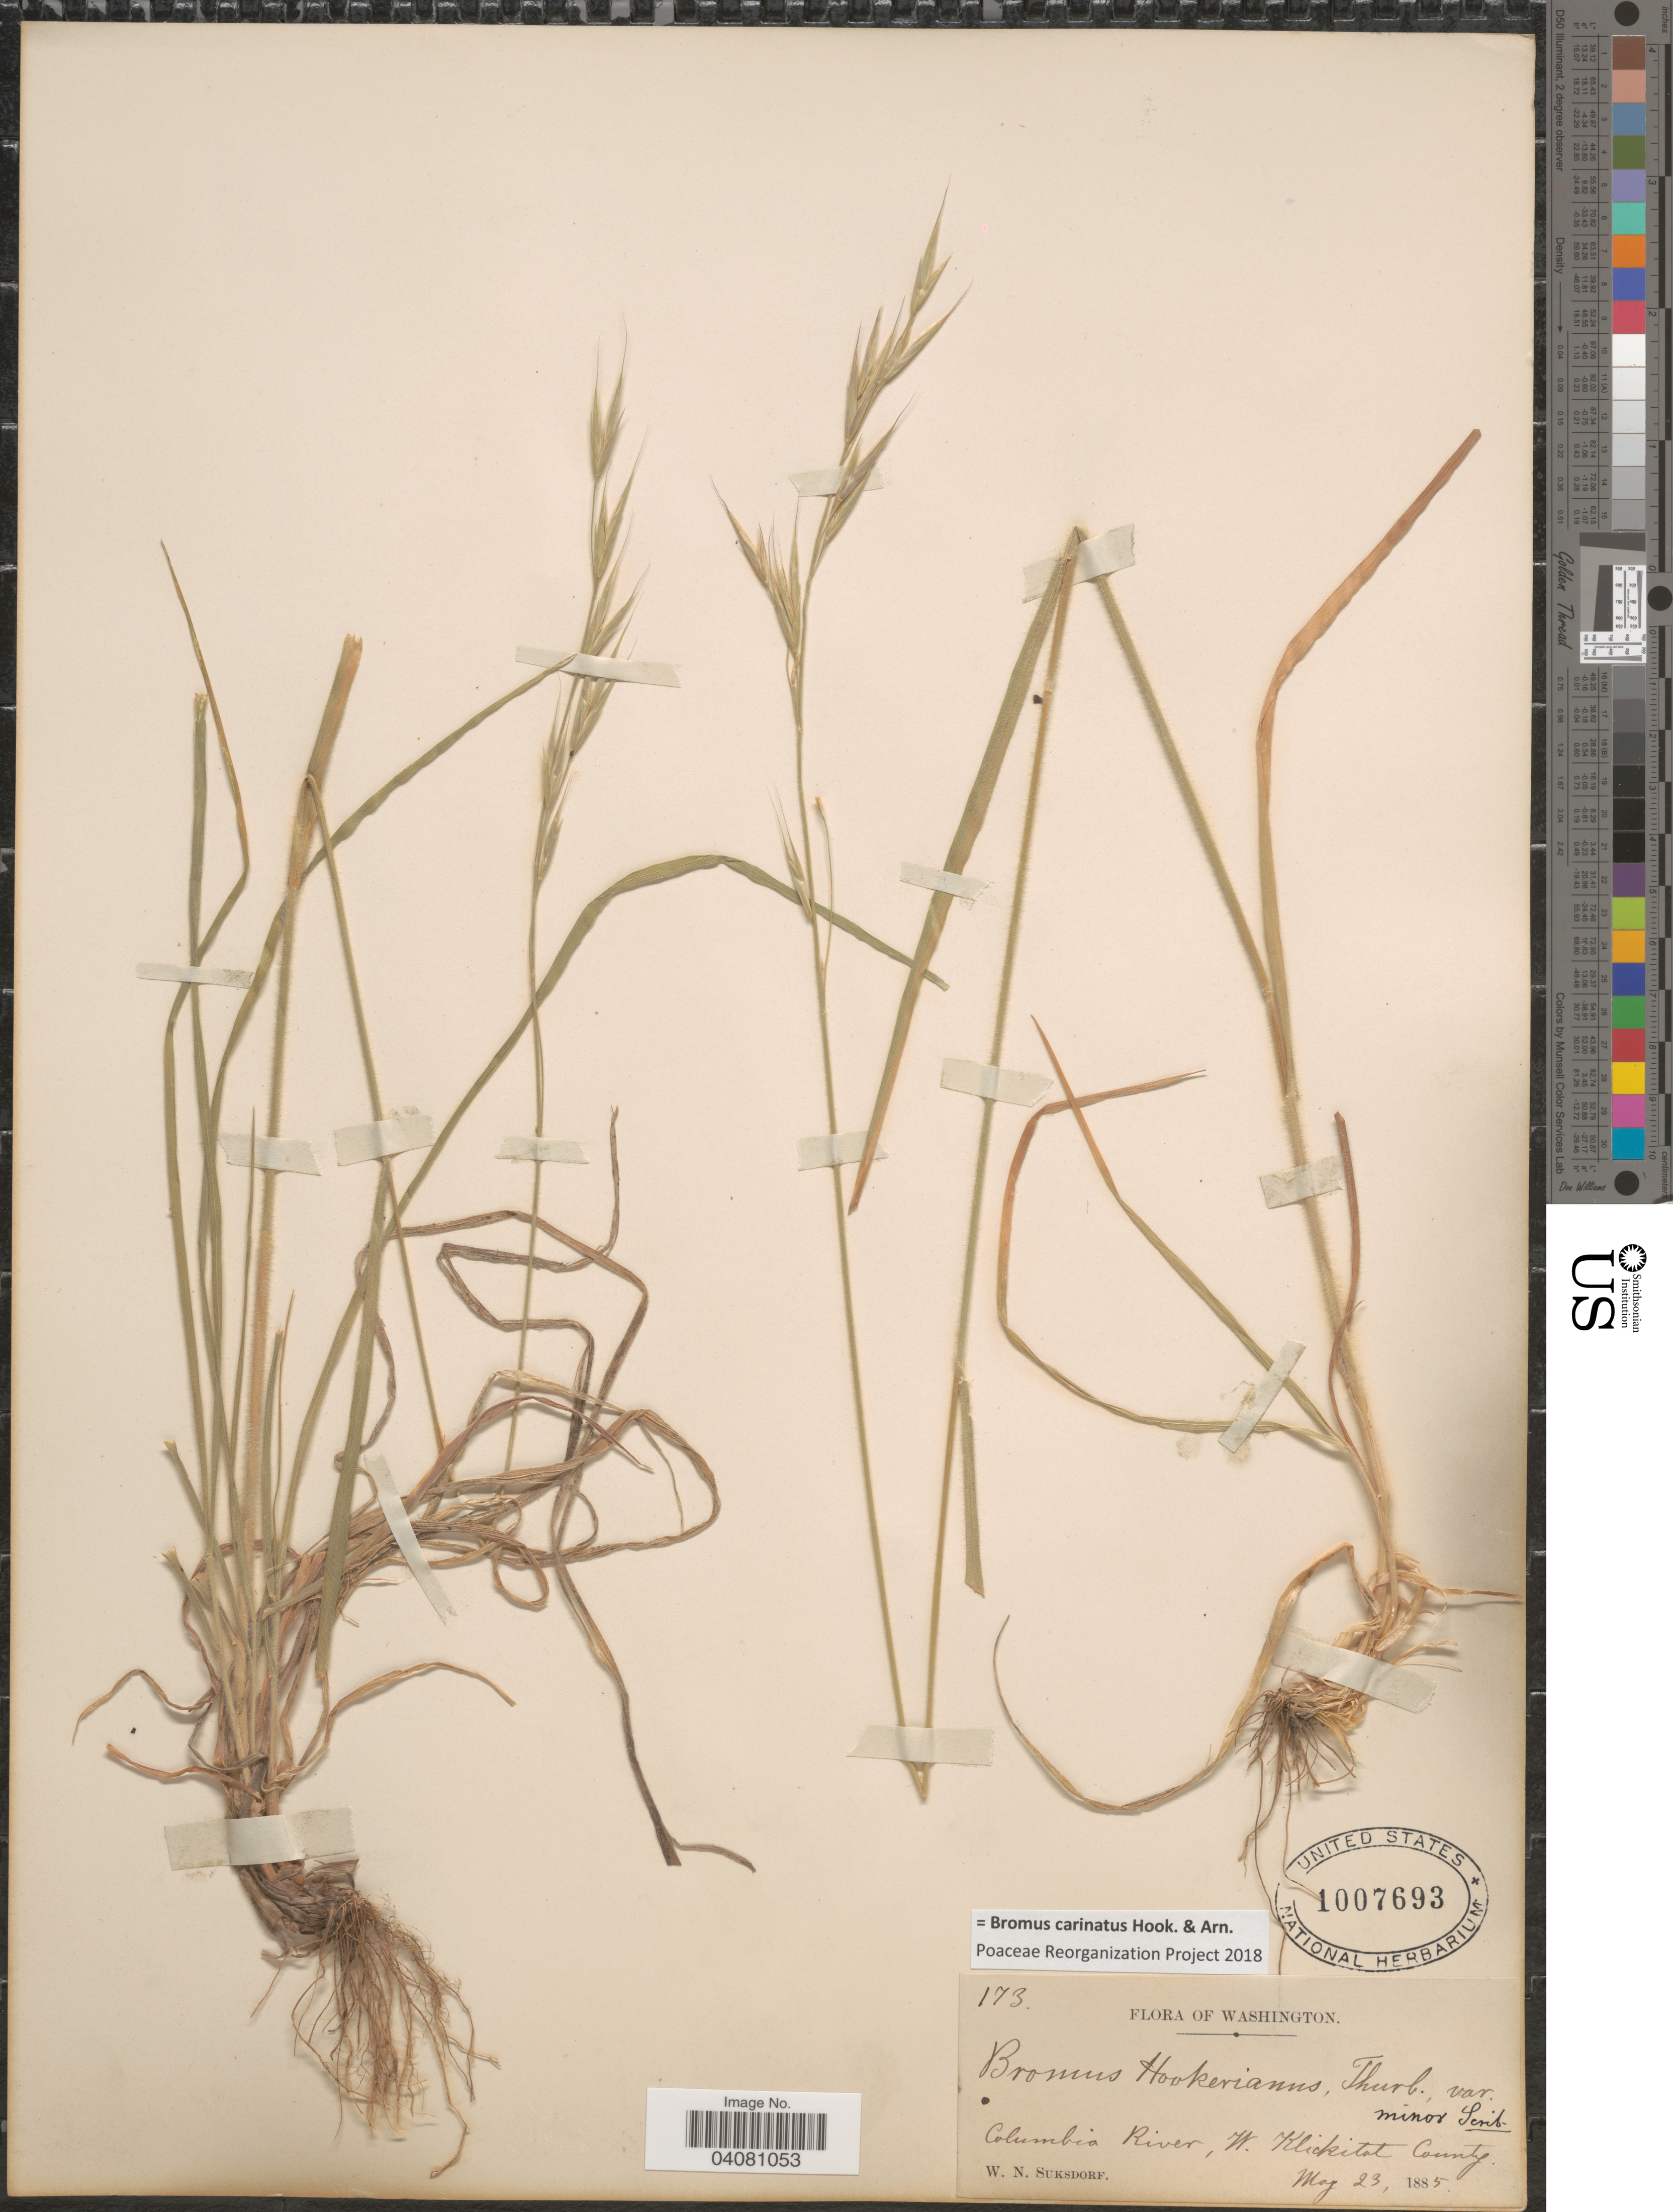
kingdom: Plantae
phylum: Tracheophyta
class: Liliopsida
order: Poales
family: Poaceae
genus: Bromus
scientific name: Bromus carinatus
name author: Hook. & Arn.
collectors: W. N. Suksdorf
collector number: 173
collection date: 1885-05-23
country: United States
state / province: Washington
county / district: Klickitat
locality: Columbia River, W. Klickitat County.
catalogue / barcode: US 1007693